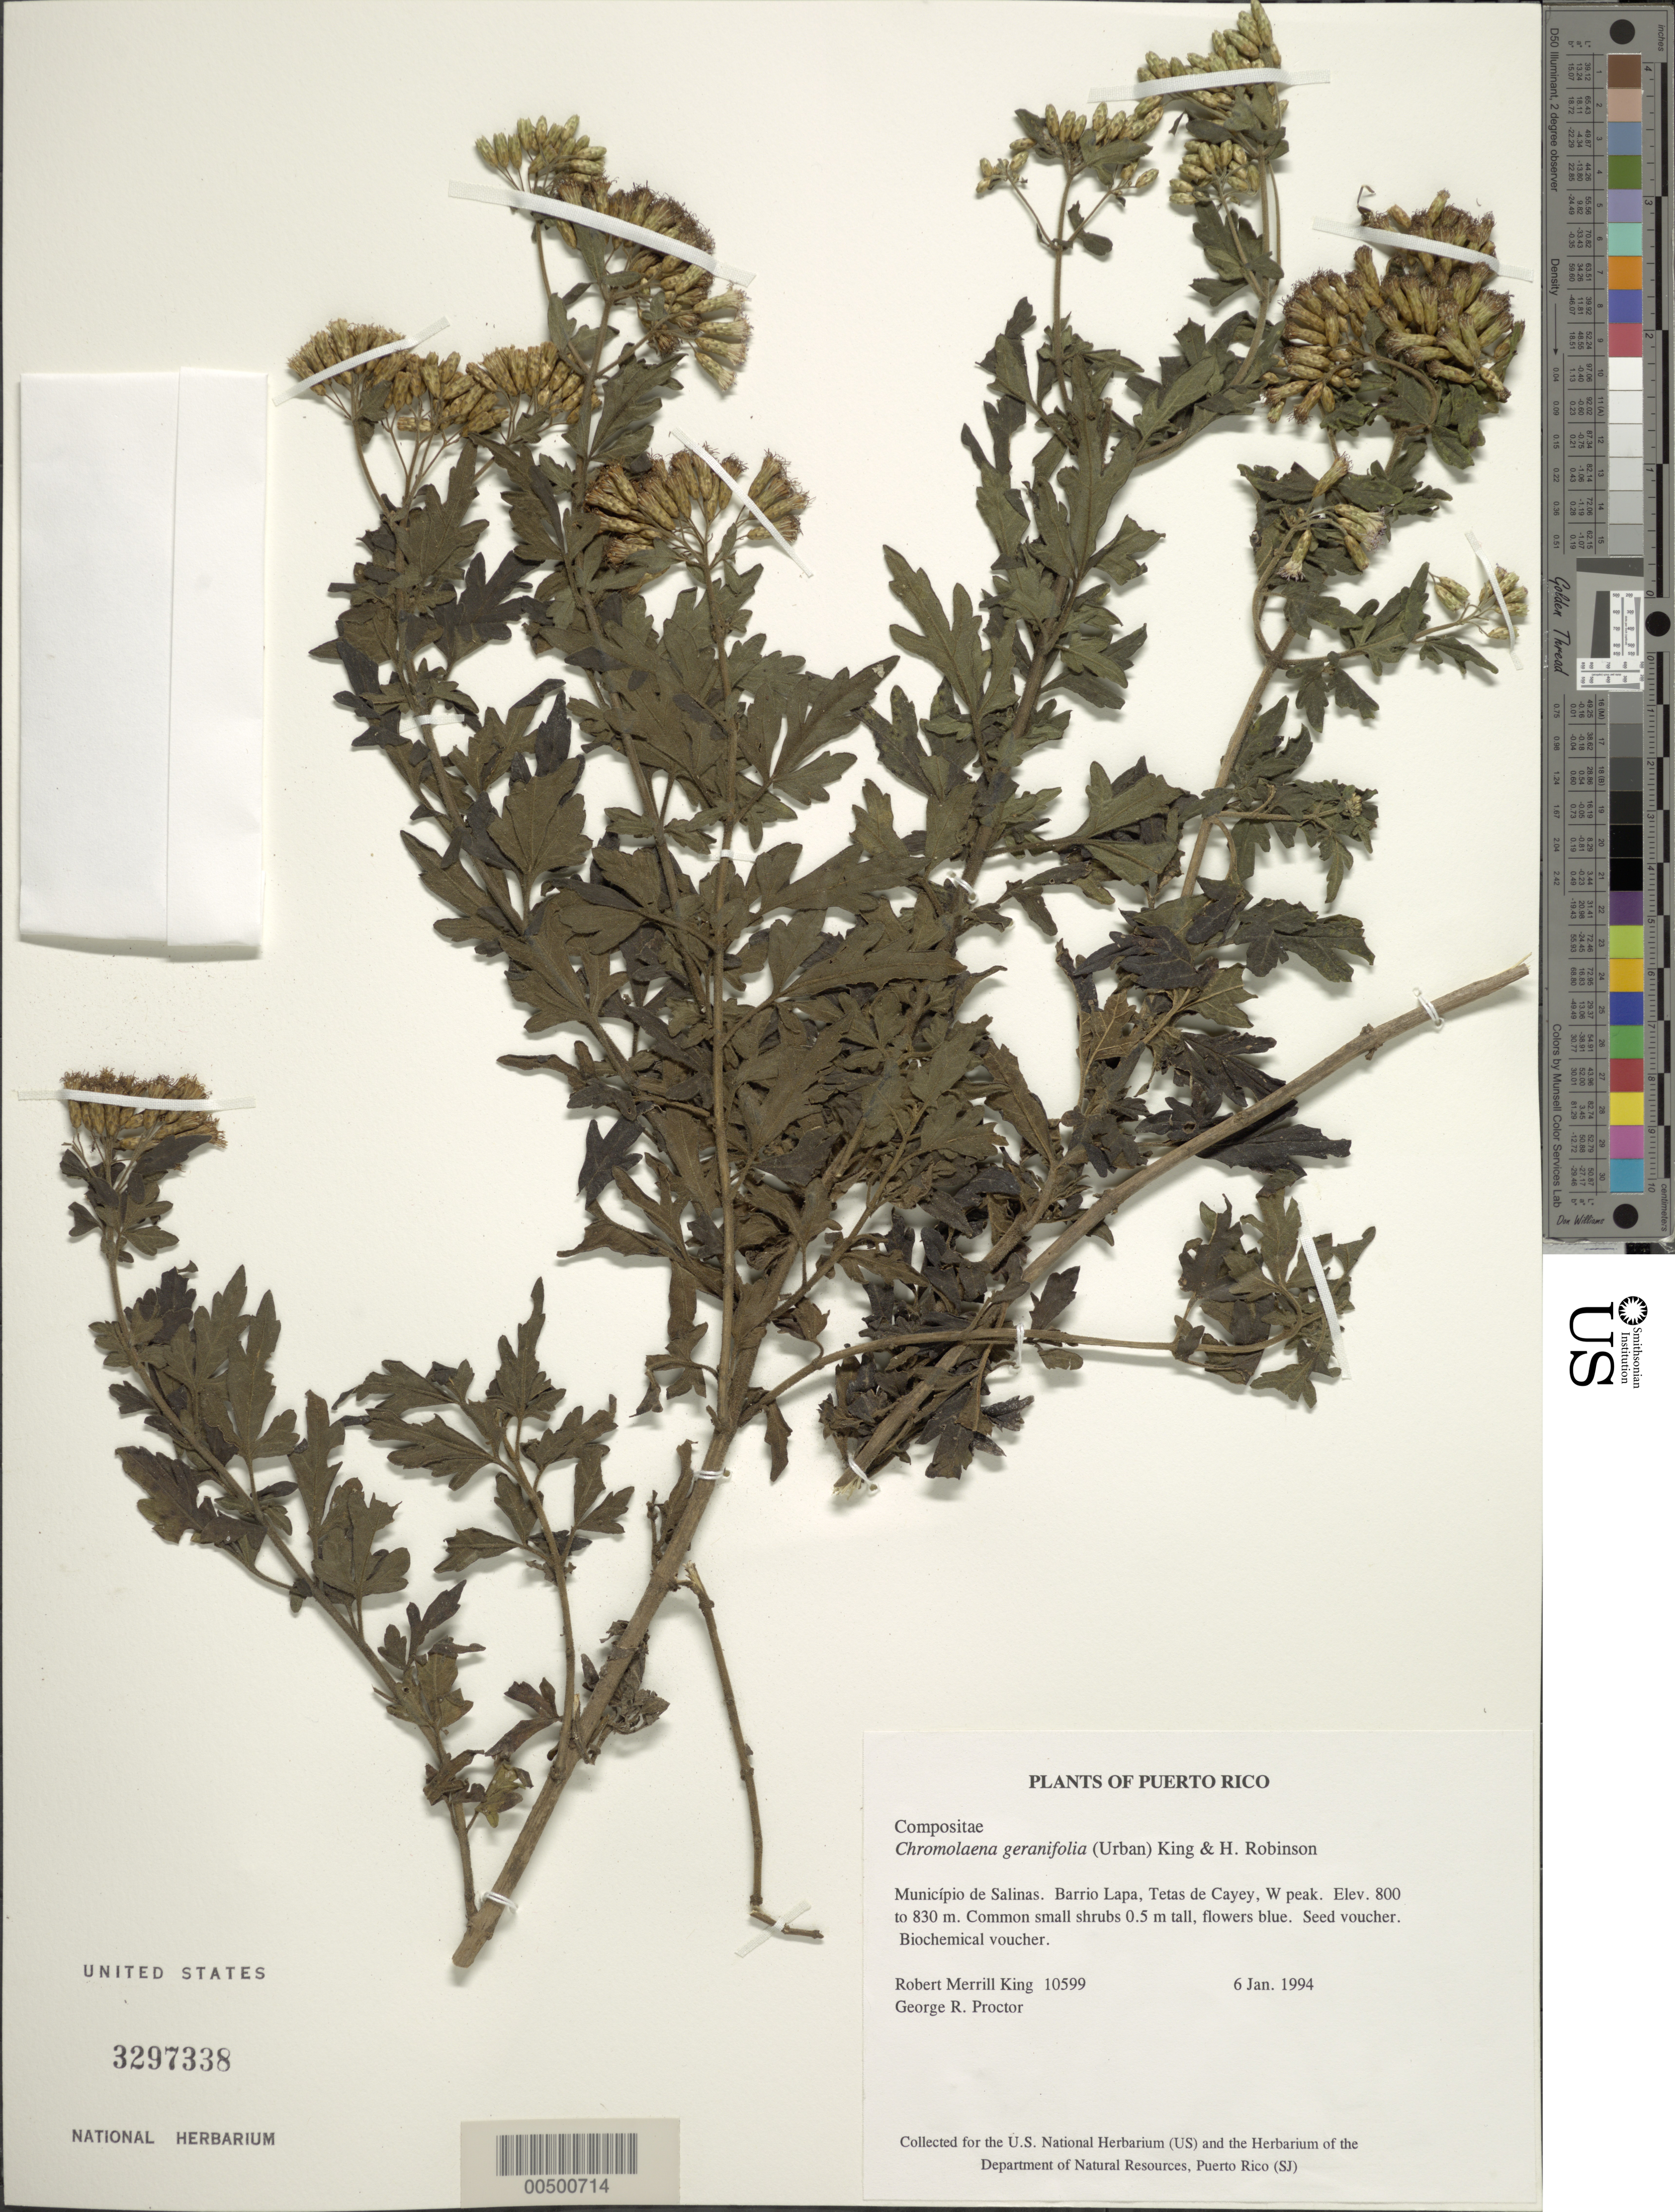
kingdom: Plantae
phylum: Tracheophyta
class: Magnoliopsida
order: Asterales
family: Asteraceae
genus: Chromolaena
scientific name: Chromolaena geranifolia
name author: (Urb.) R.M. King & H. Rob.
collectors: R. M. King & G. Proctor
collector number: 10599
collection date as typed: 06 Jan 1994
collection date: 1994-01-06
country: Puerto Rico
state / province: Salinas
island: Greater Antilles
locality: Barrio Lapa, Tetas de Cayey, W peak, Salinas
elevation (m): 800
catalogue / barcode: US 3297338